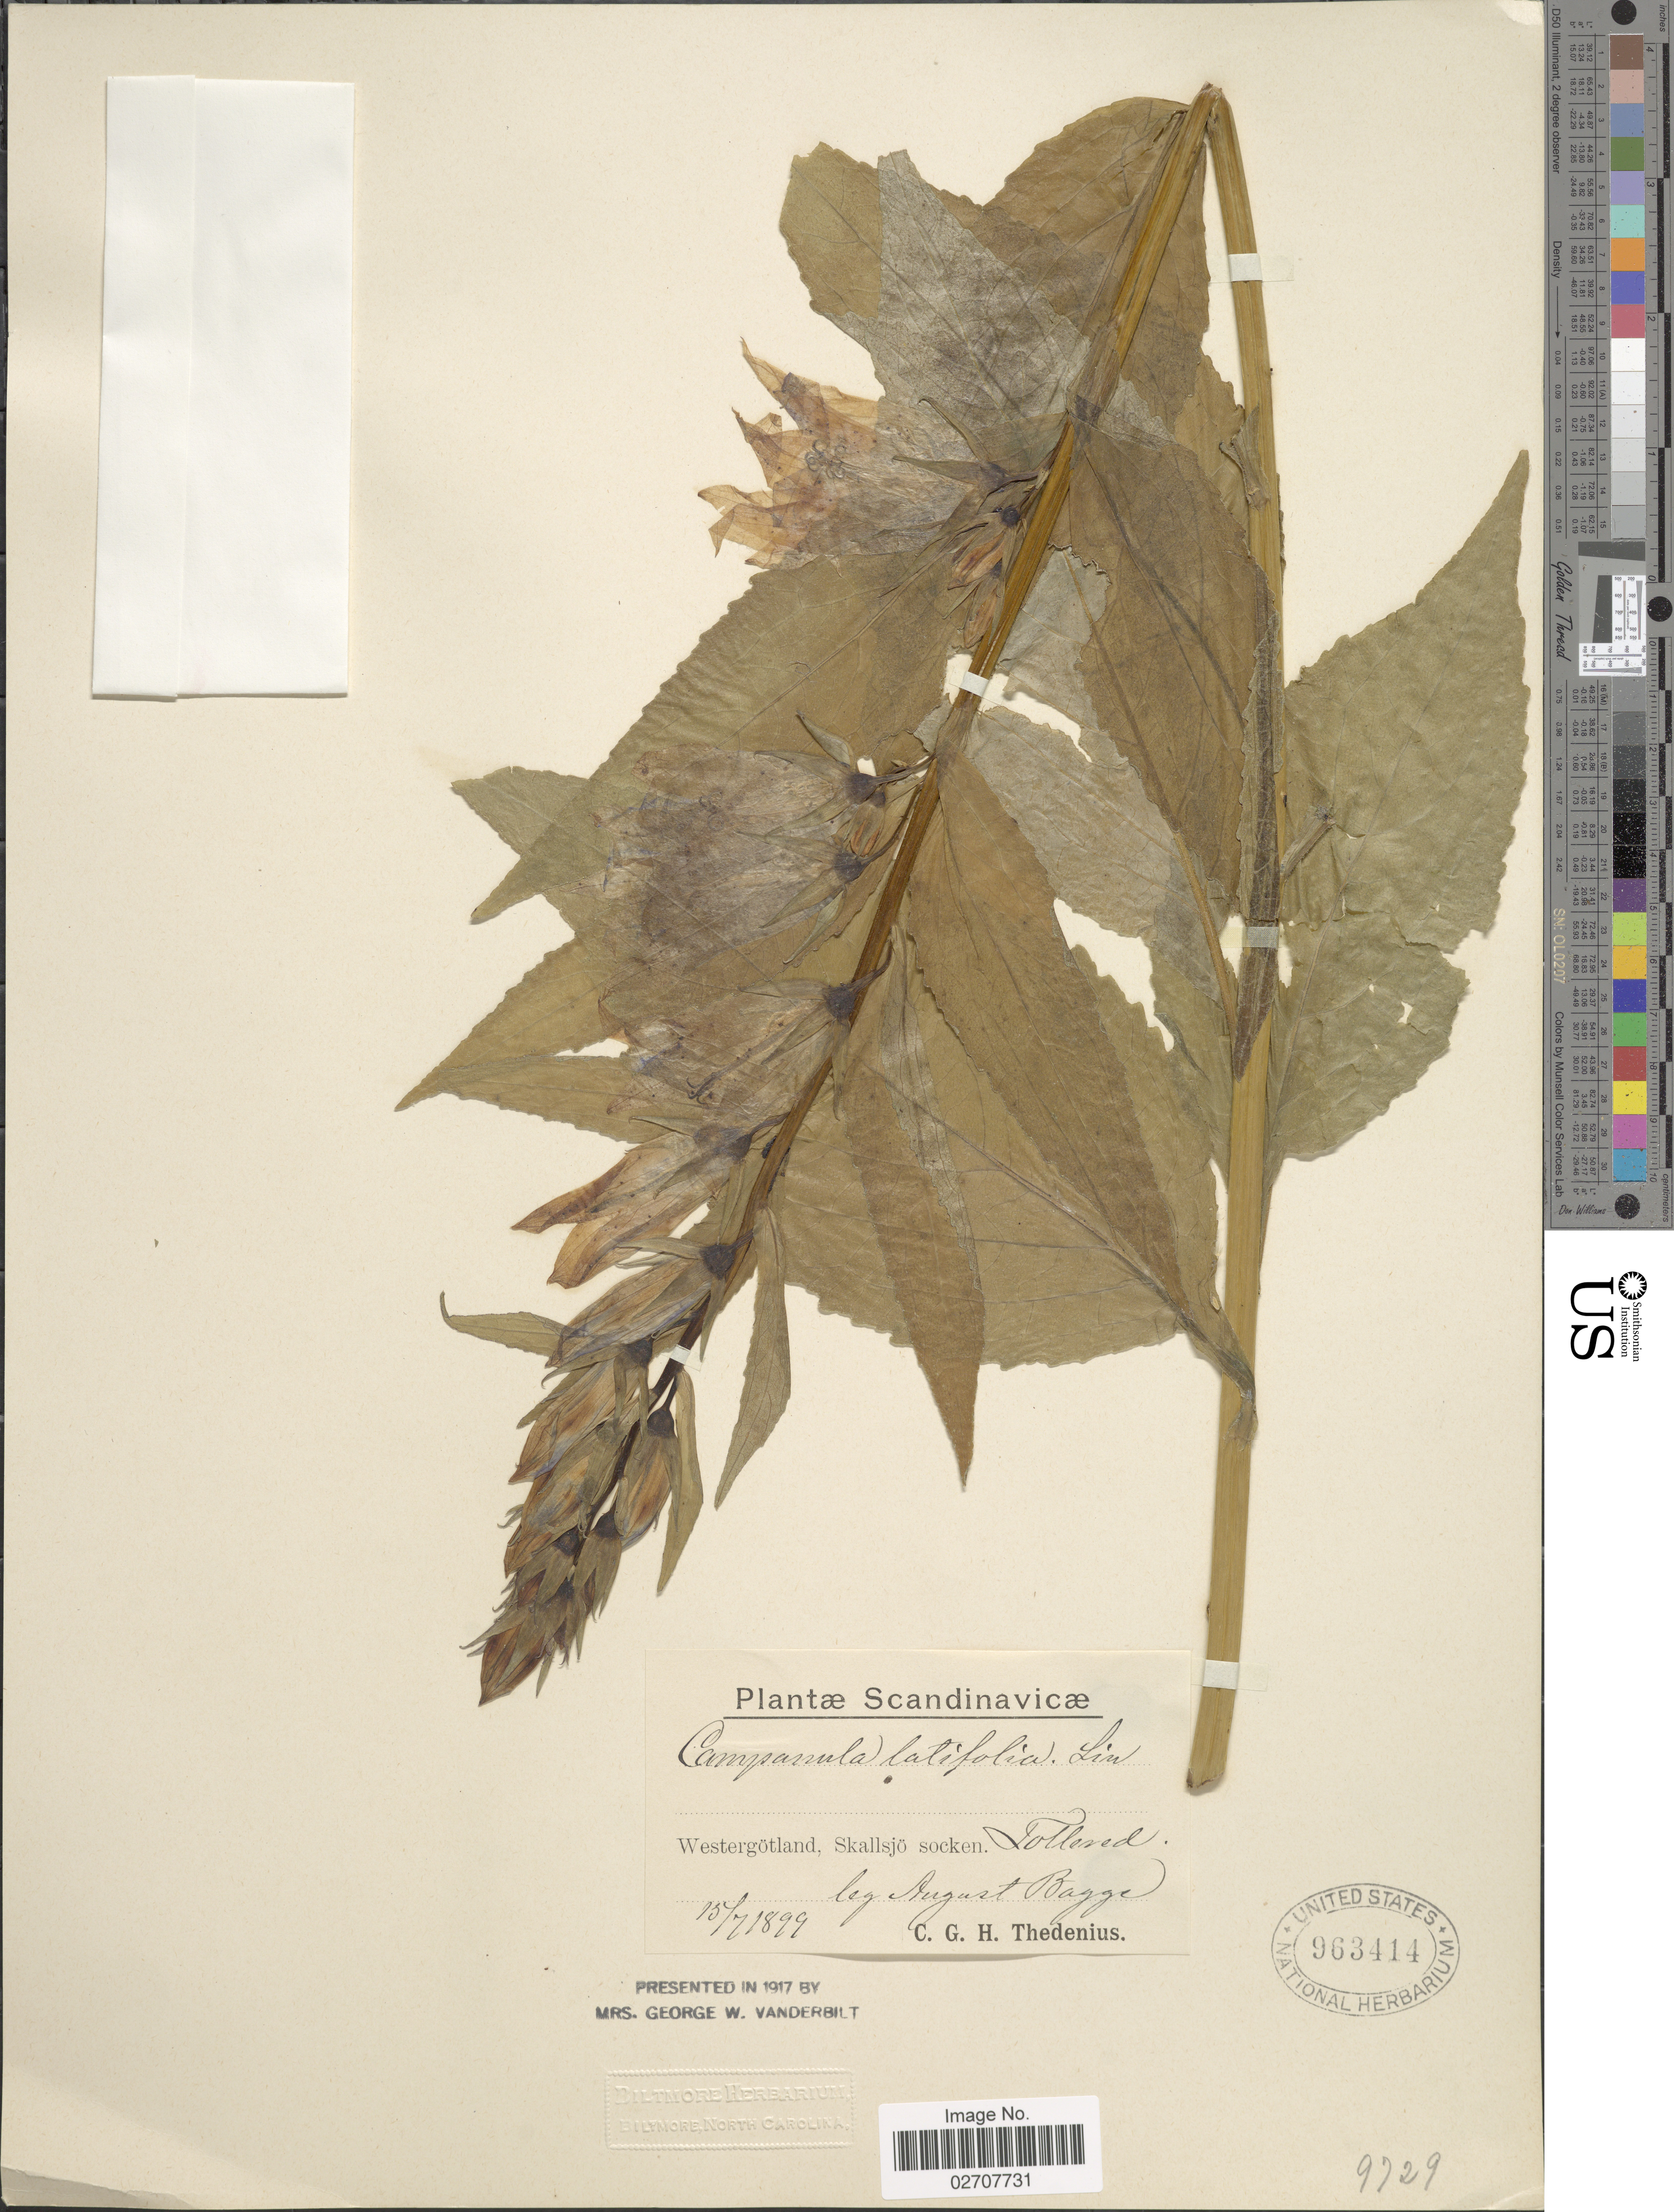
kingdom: Plantae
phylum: Tracheophyta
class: Magnoliopsida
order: Asterales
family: Campanulaceae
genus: Campanula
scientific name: Campanula latifolia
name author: L.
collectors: A. Bagge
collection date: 1899-07-15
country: Sweden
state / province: Västra Götaland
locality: Scandinavicae. Westergotland, Skallsjo socken. Tollered [interpreted]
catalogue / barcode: US 963414